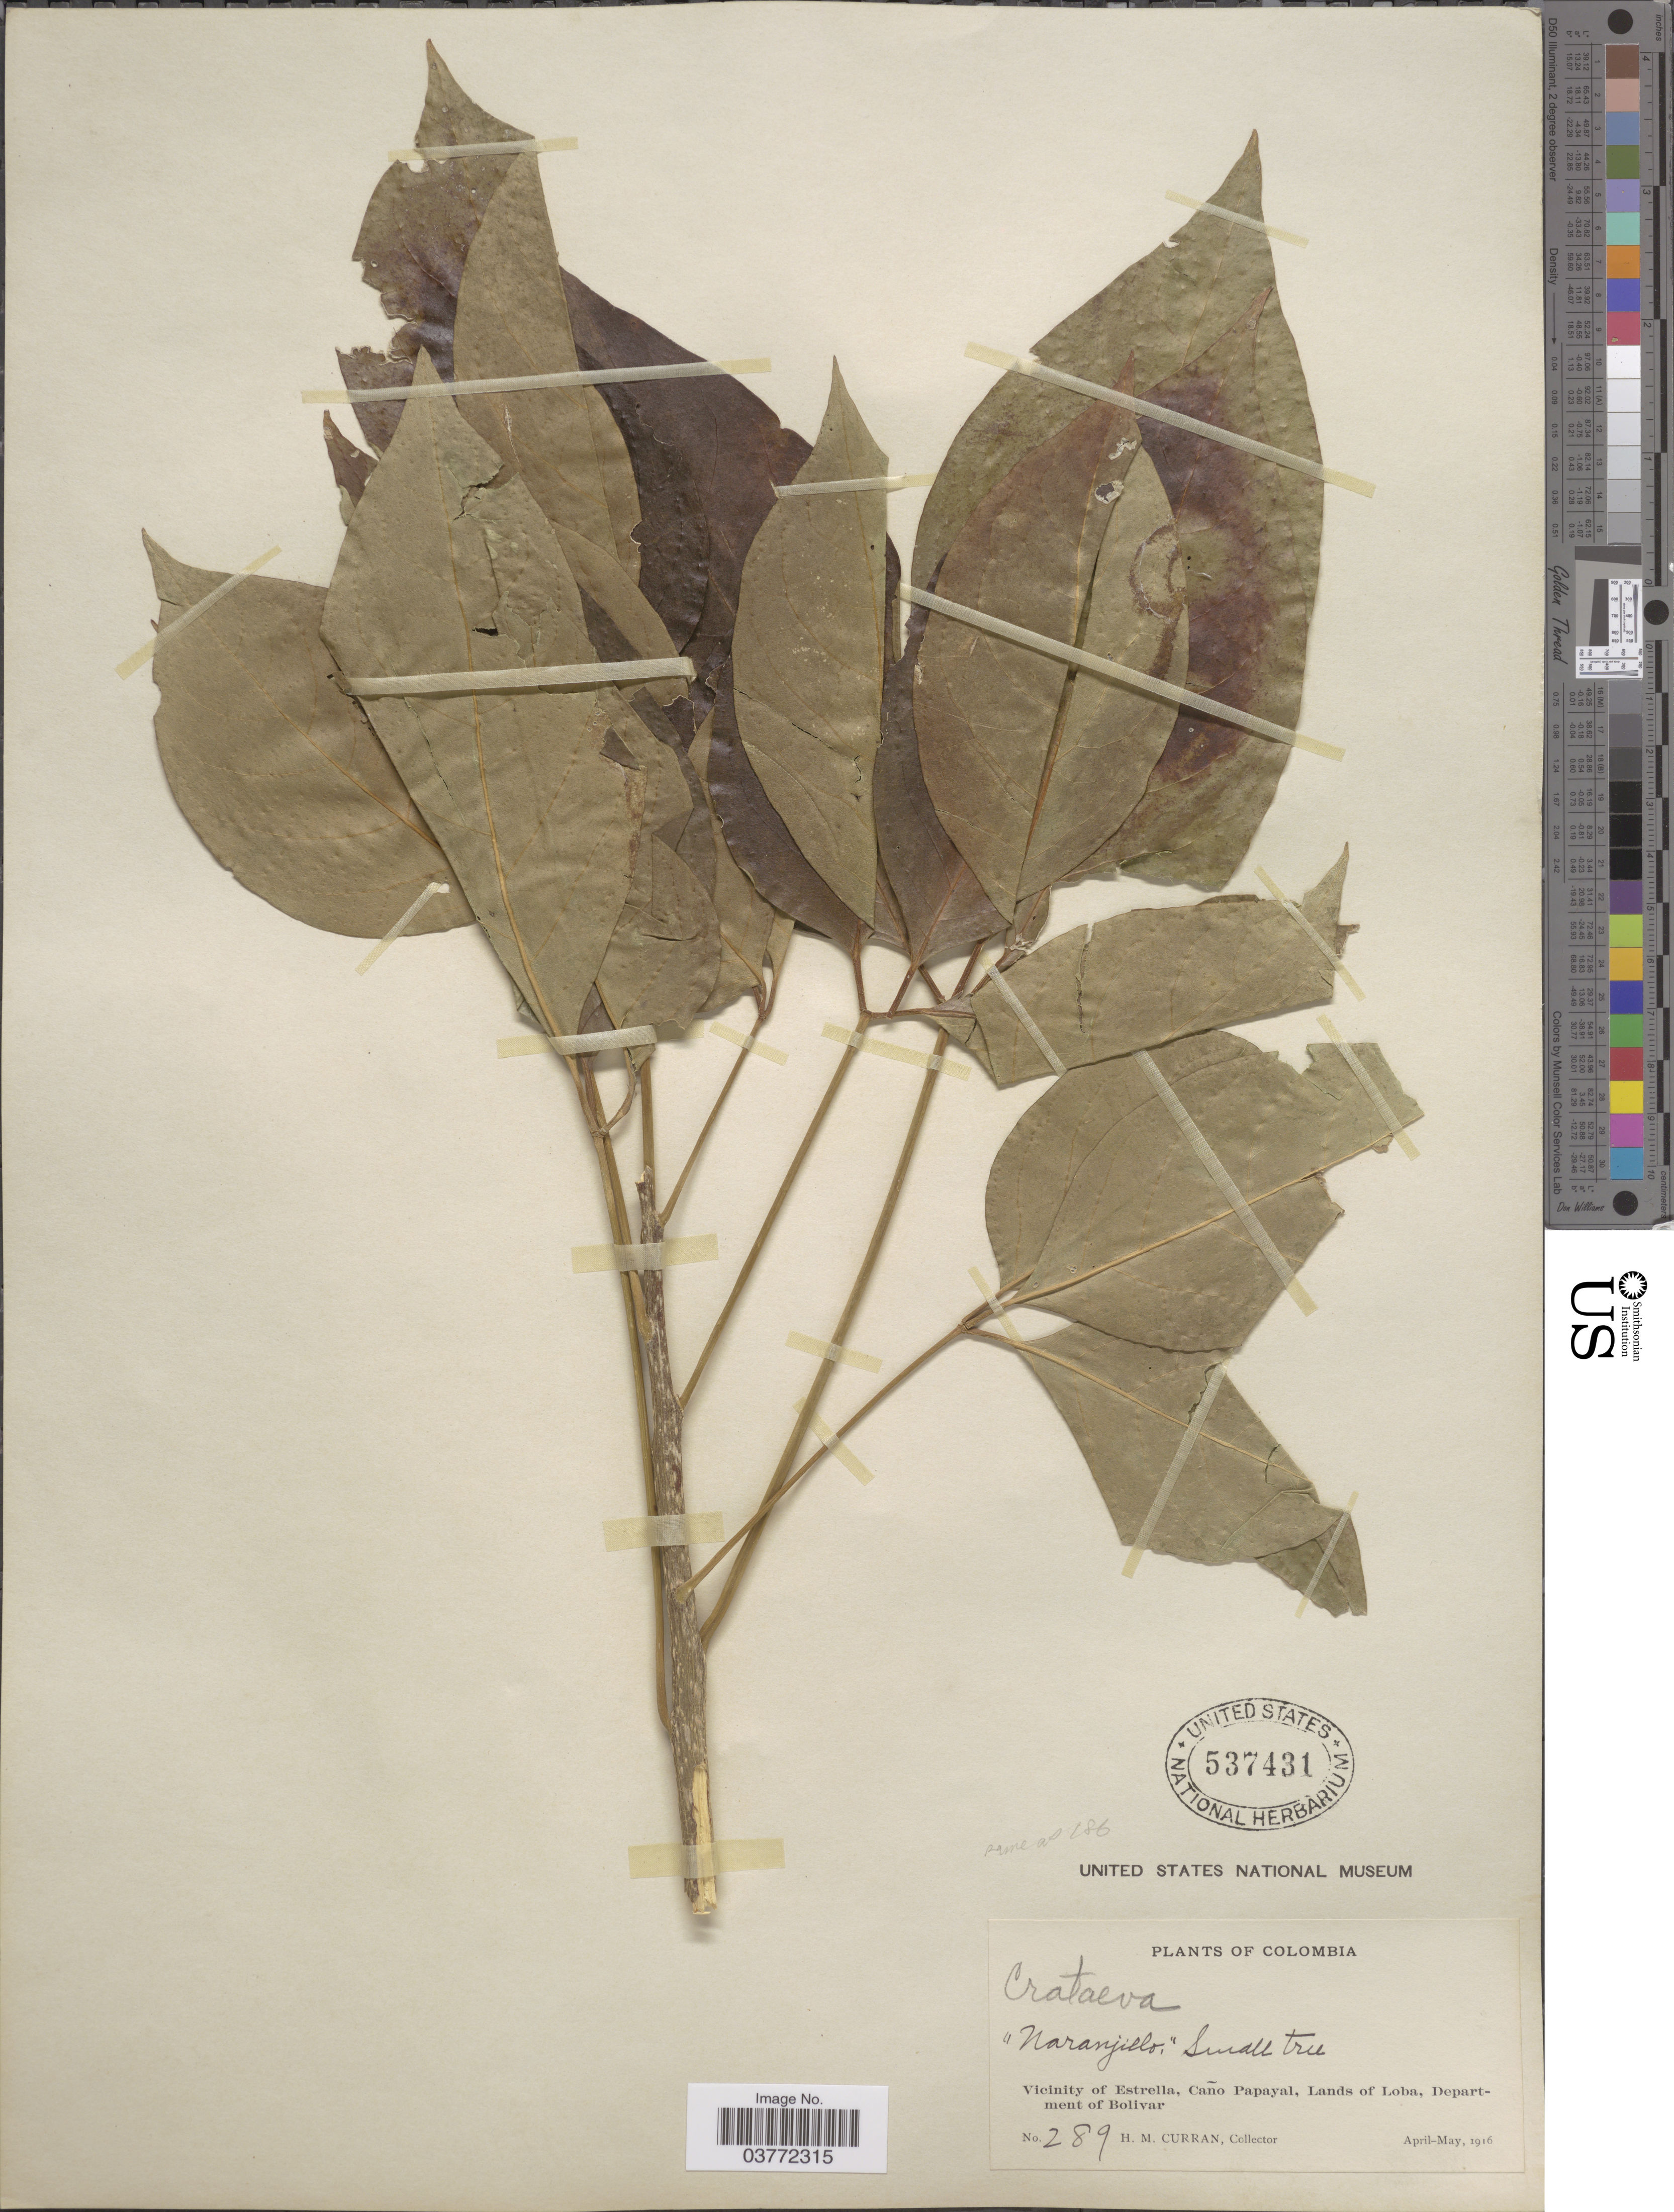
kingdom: Plantae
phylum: Tracheophyta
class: Magnoliopsida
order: Brassicales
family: Capparaceae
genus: Crateva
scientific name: Crateva tapia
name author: L.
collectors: H. M. Curran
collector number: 289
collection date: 1916-04/1916-05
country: Colombia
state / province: Bolívar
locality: Vicinity of Estrella, Caño Papayal, Lands of Loba, Department of Bolivar.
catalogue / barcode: US 537431